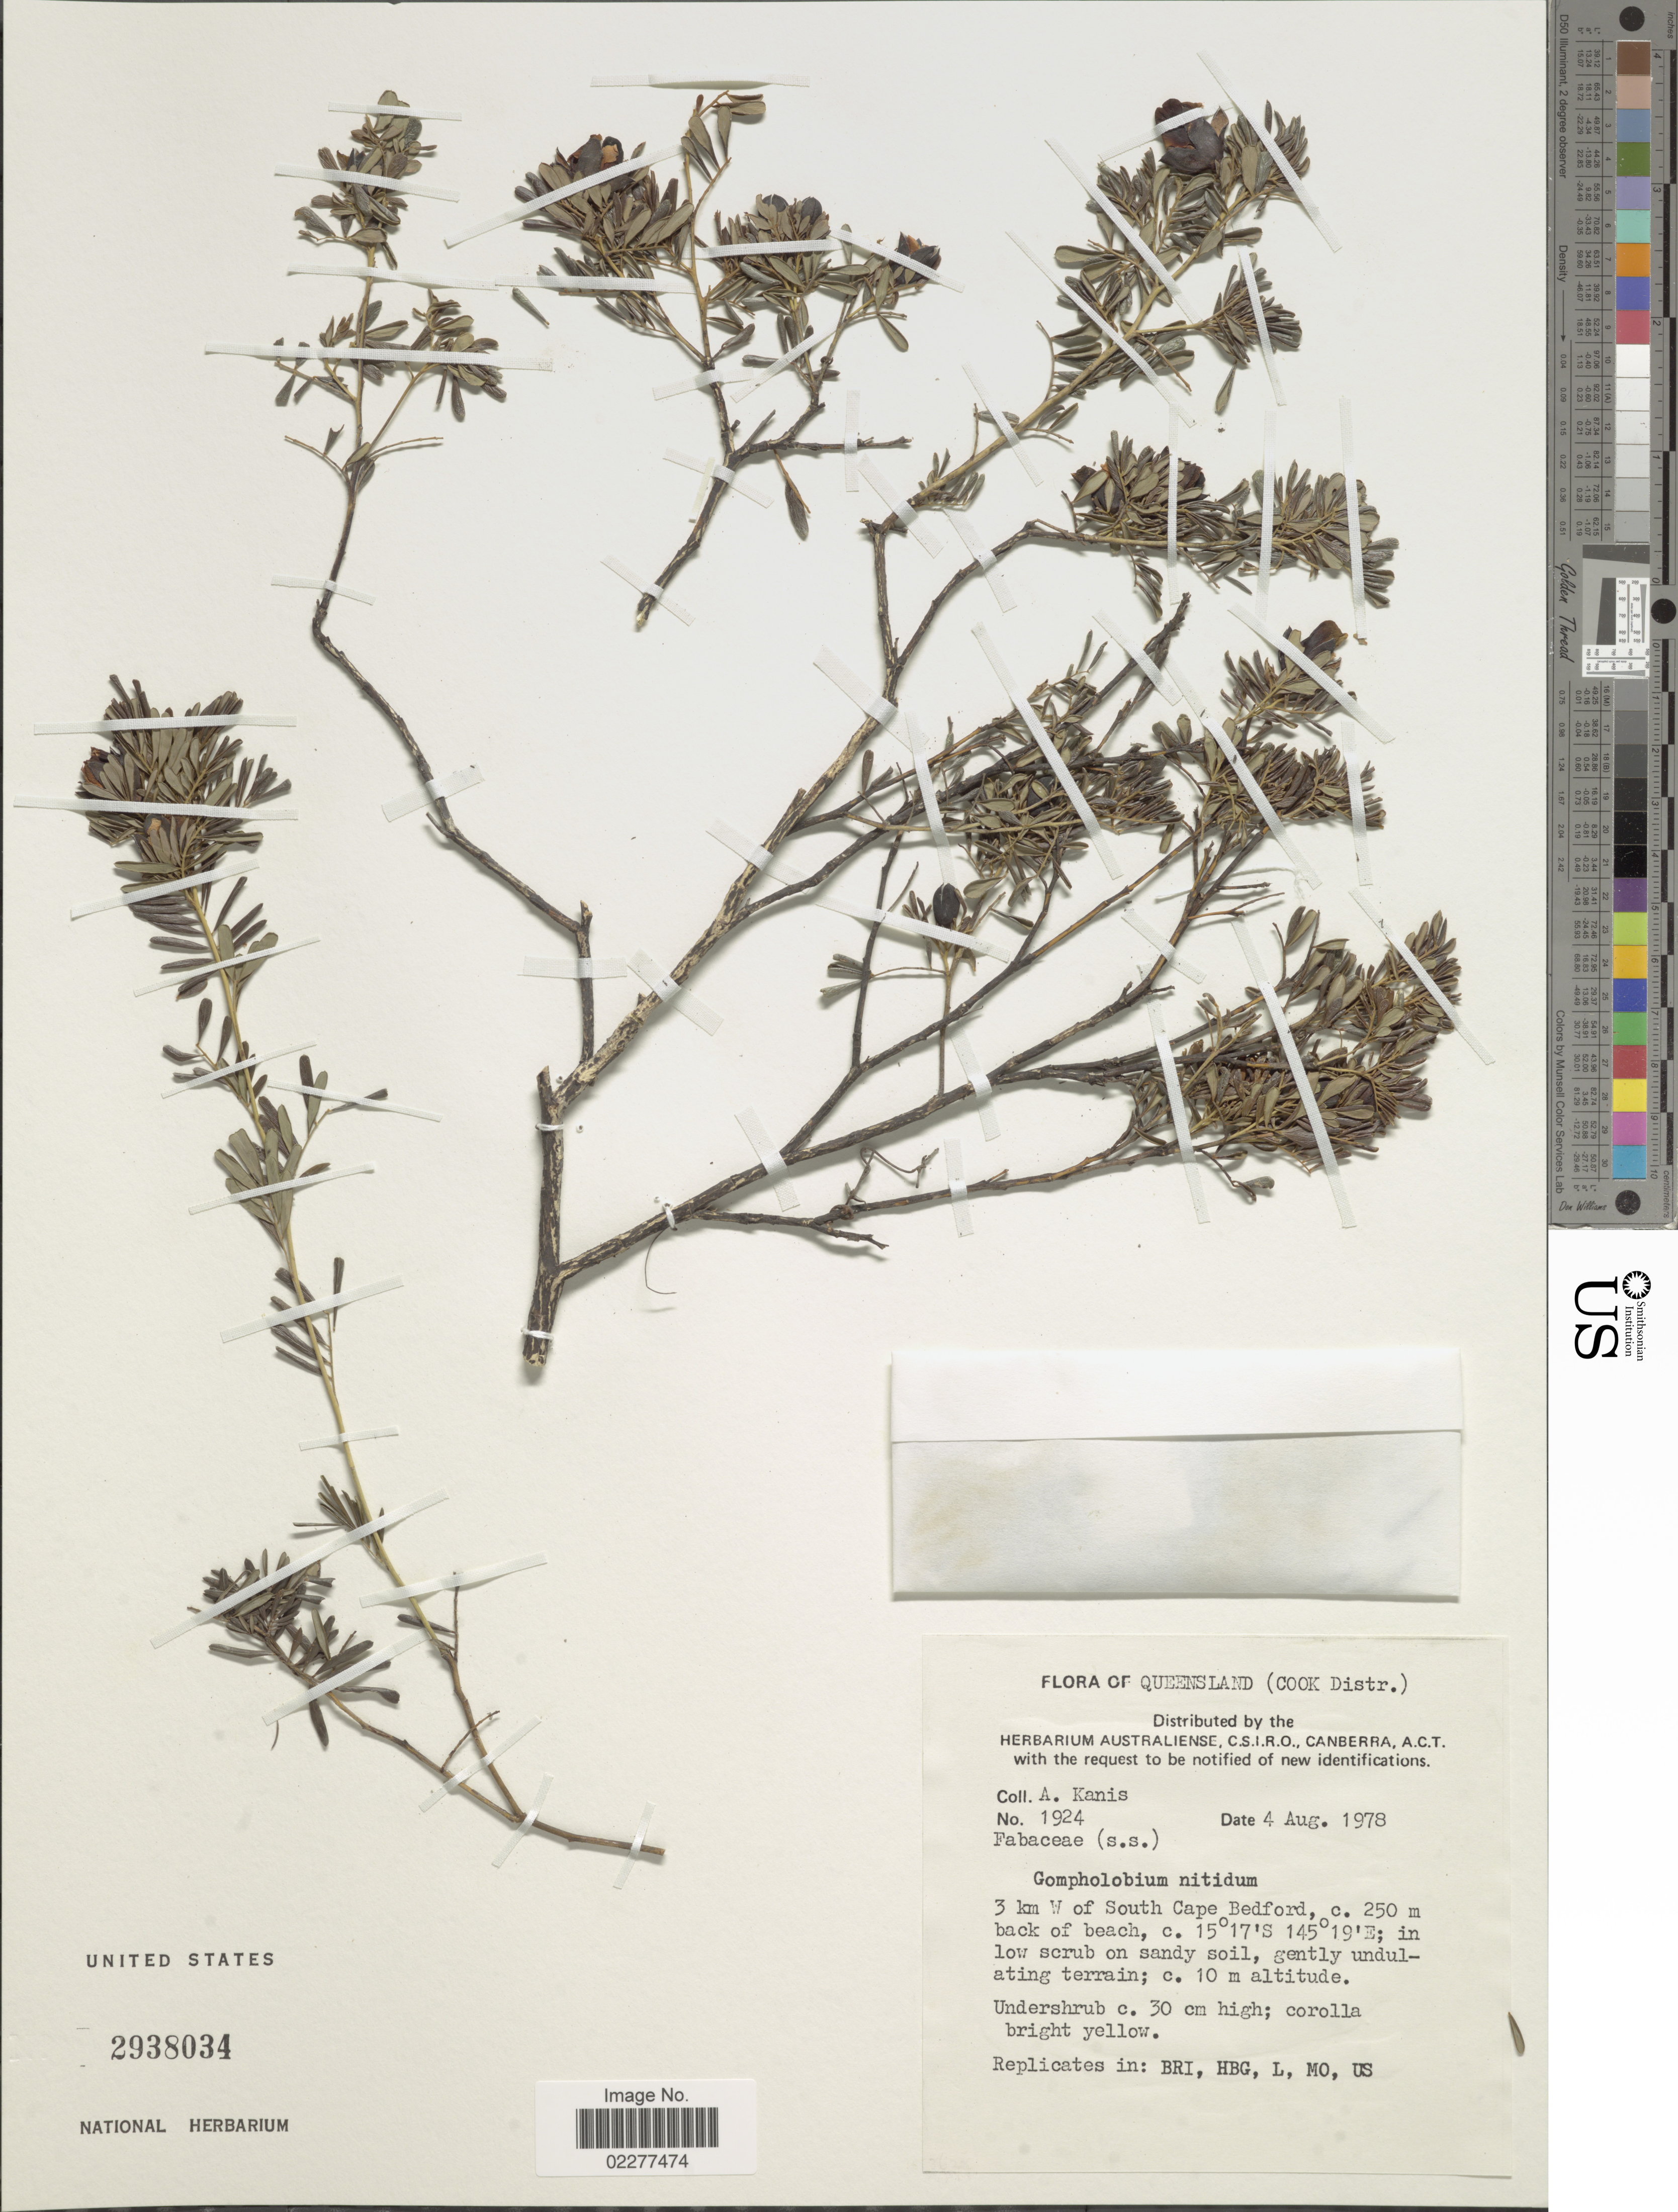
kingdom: Plantae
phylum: Tracheophyta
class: Magnoliopsida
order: Fabales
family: Fabaceae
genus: Gompholobium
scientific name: Gompholobium nitidum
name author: Sol. ex Benth.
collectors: A. Kanis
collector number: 1924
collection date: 1978-08-04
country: Australia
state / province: Queensland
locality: (Cook Distr.), 3 km W of South Cape Bedford, c. 250 m back of beach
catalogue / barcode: US 2938034